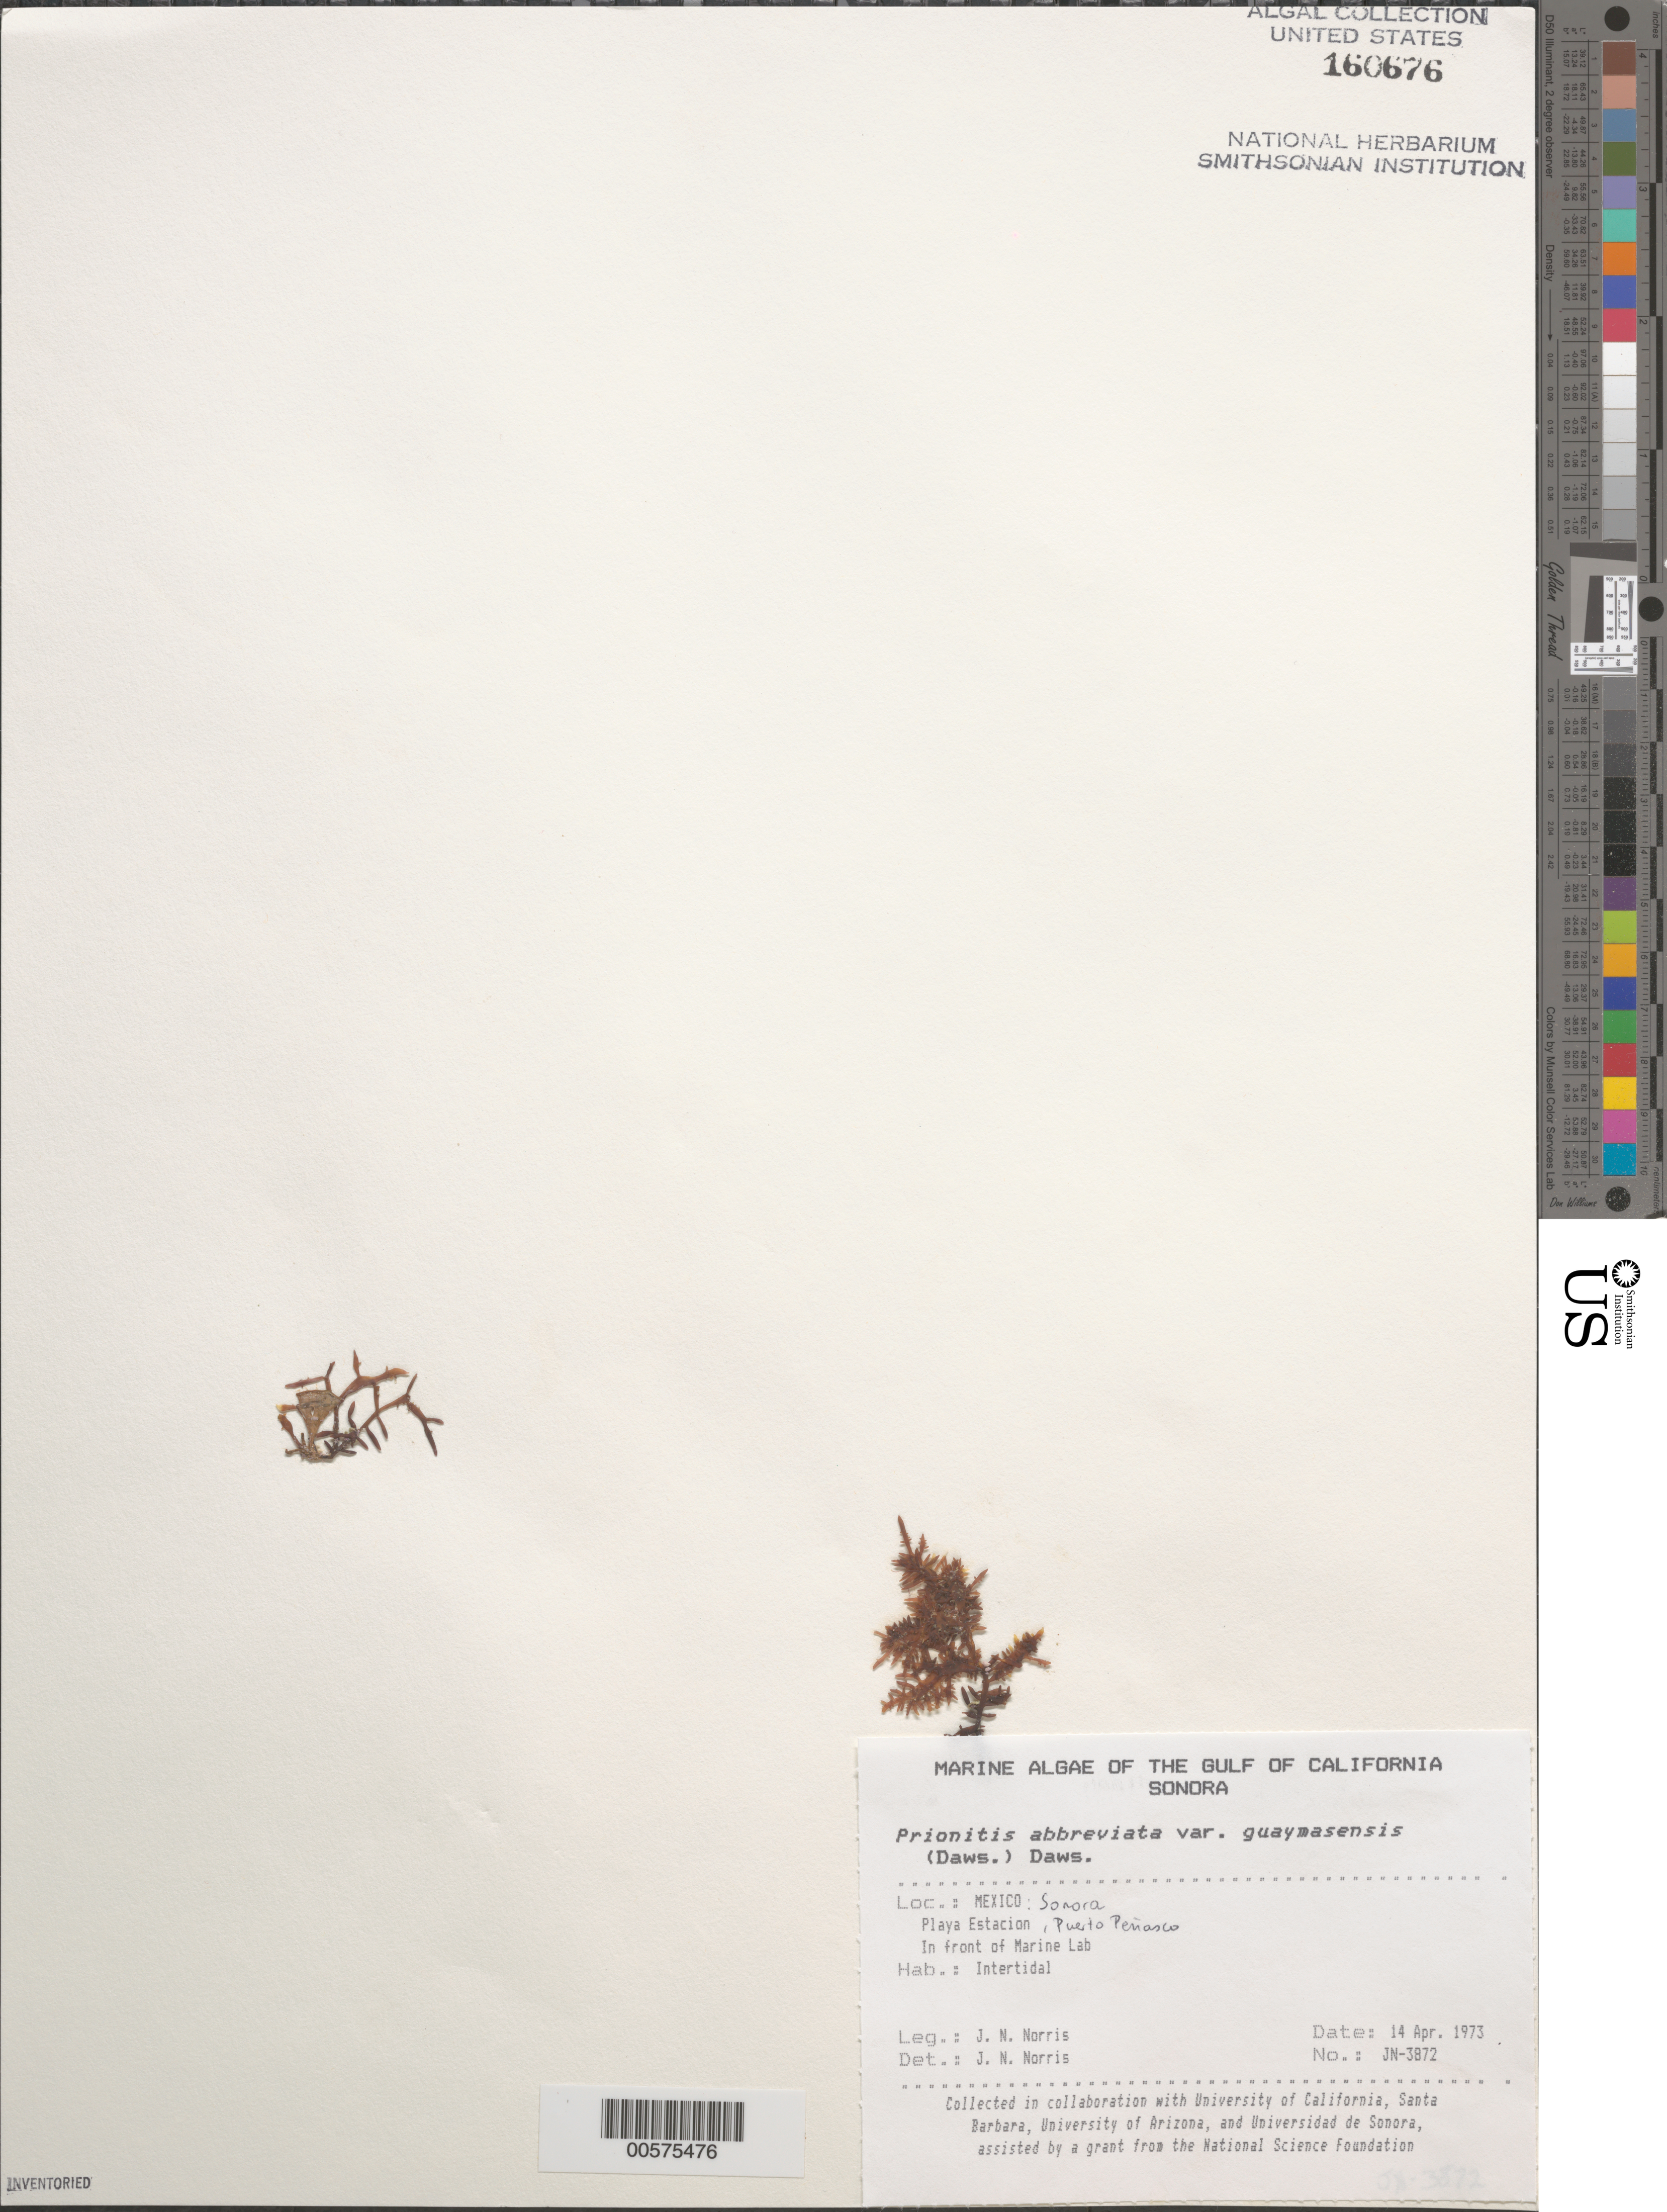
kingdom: Plantae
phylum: Rhodophyta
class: Florideophyceae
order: Cryptonemiales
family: Cryptonemiaceae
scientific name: Prionitis abbreviata var. guaymasensis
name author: (E.Y. Dawson) E.Y. Dawson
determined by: Norris, James N.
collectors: J. N. Norris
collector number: JN-3872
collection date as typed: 14 Apr 1973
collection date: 1973-04-14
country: Mexico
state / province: Sonora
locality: Playa Estacion, Puerto Penasco, marine station shore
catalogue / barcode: US 160676